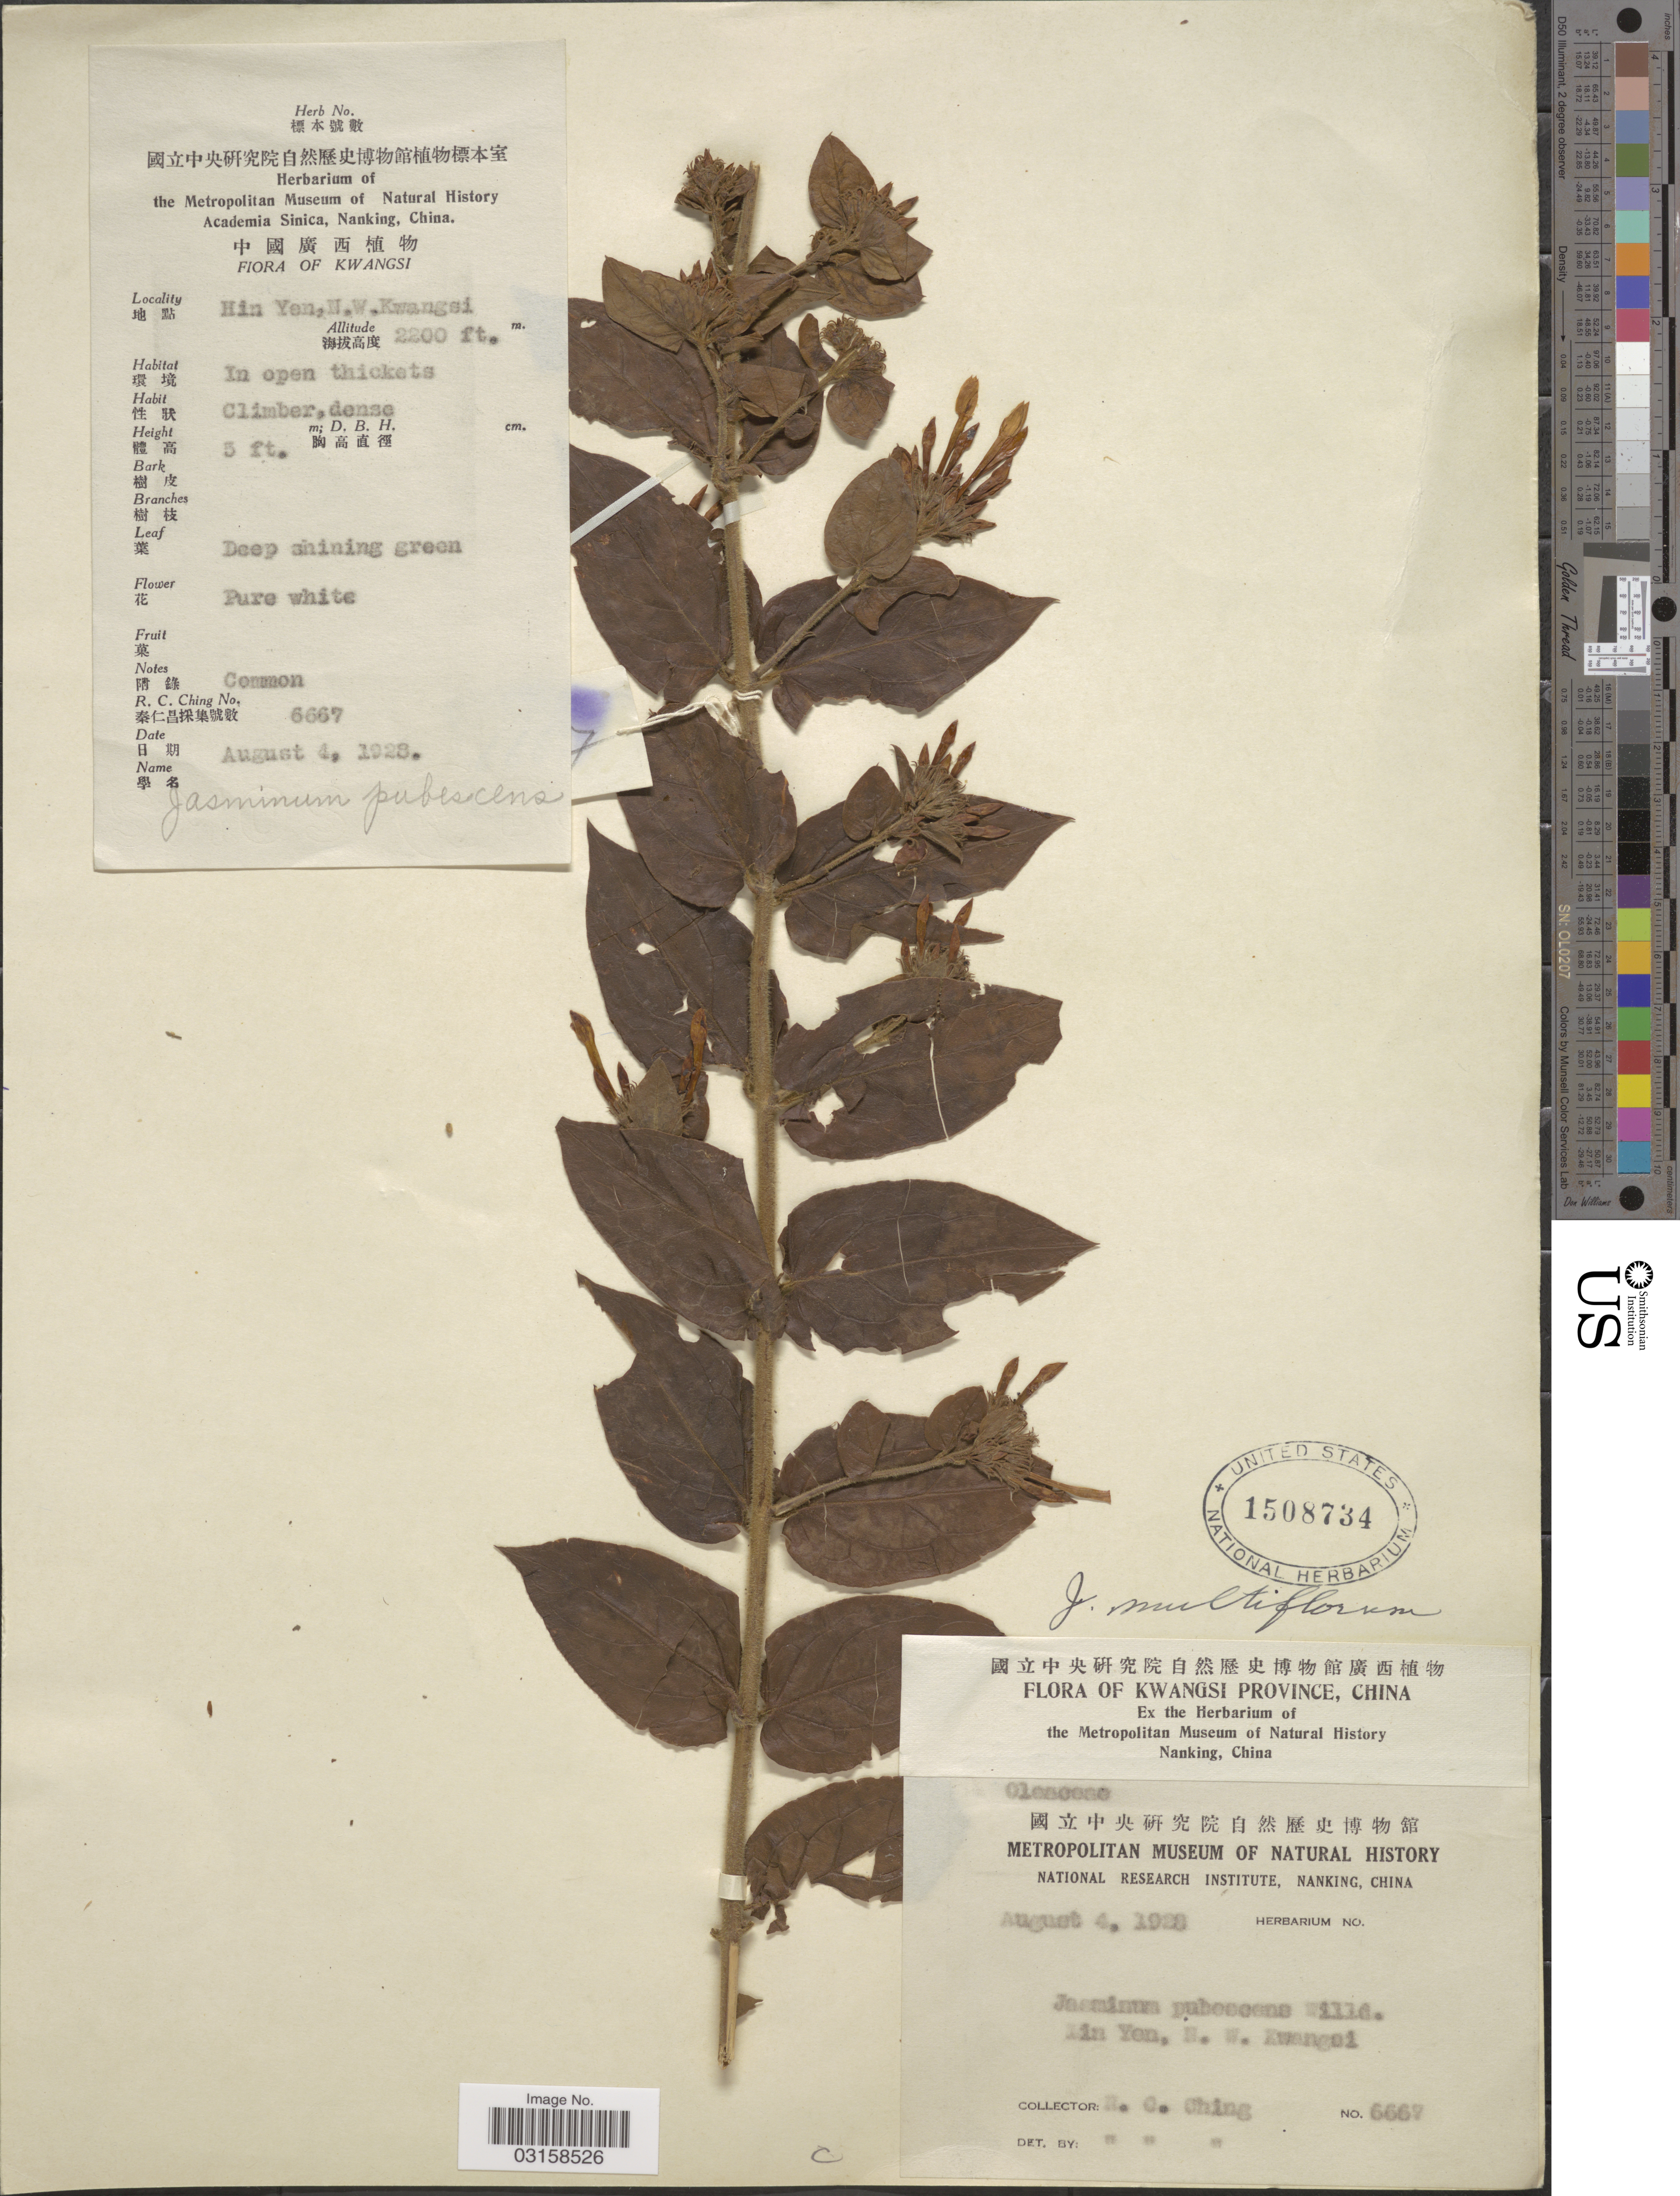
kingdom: Plantae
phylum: Tracheophyta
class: Magnoliopsida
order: Lamiales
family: Oleaceae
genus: Jasminum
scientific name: Jasminum multiflorum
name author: (Burm. f.) Andrews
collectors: R. C. Ching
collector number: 6667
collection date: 1928-08-04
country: China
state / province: Guangxi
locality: Hin Yen, N. W. Kwangsi.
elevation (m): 671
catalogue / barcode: US 1508734